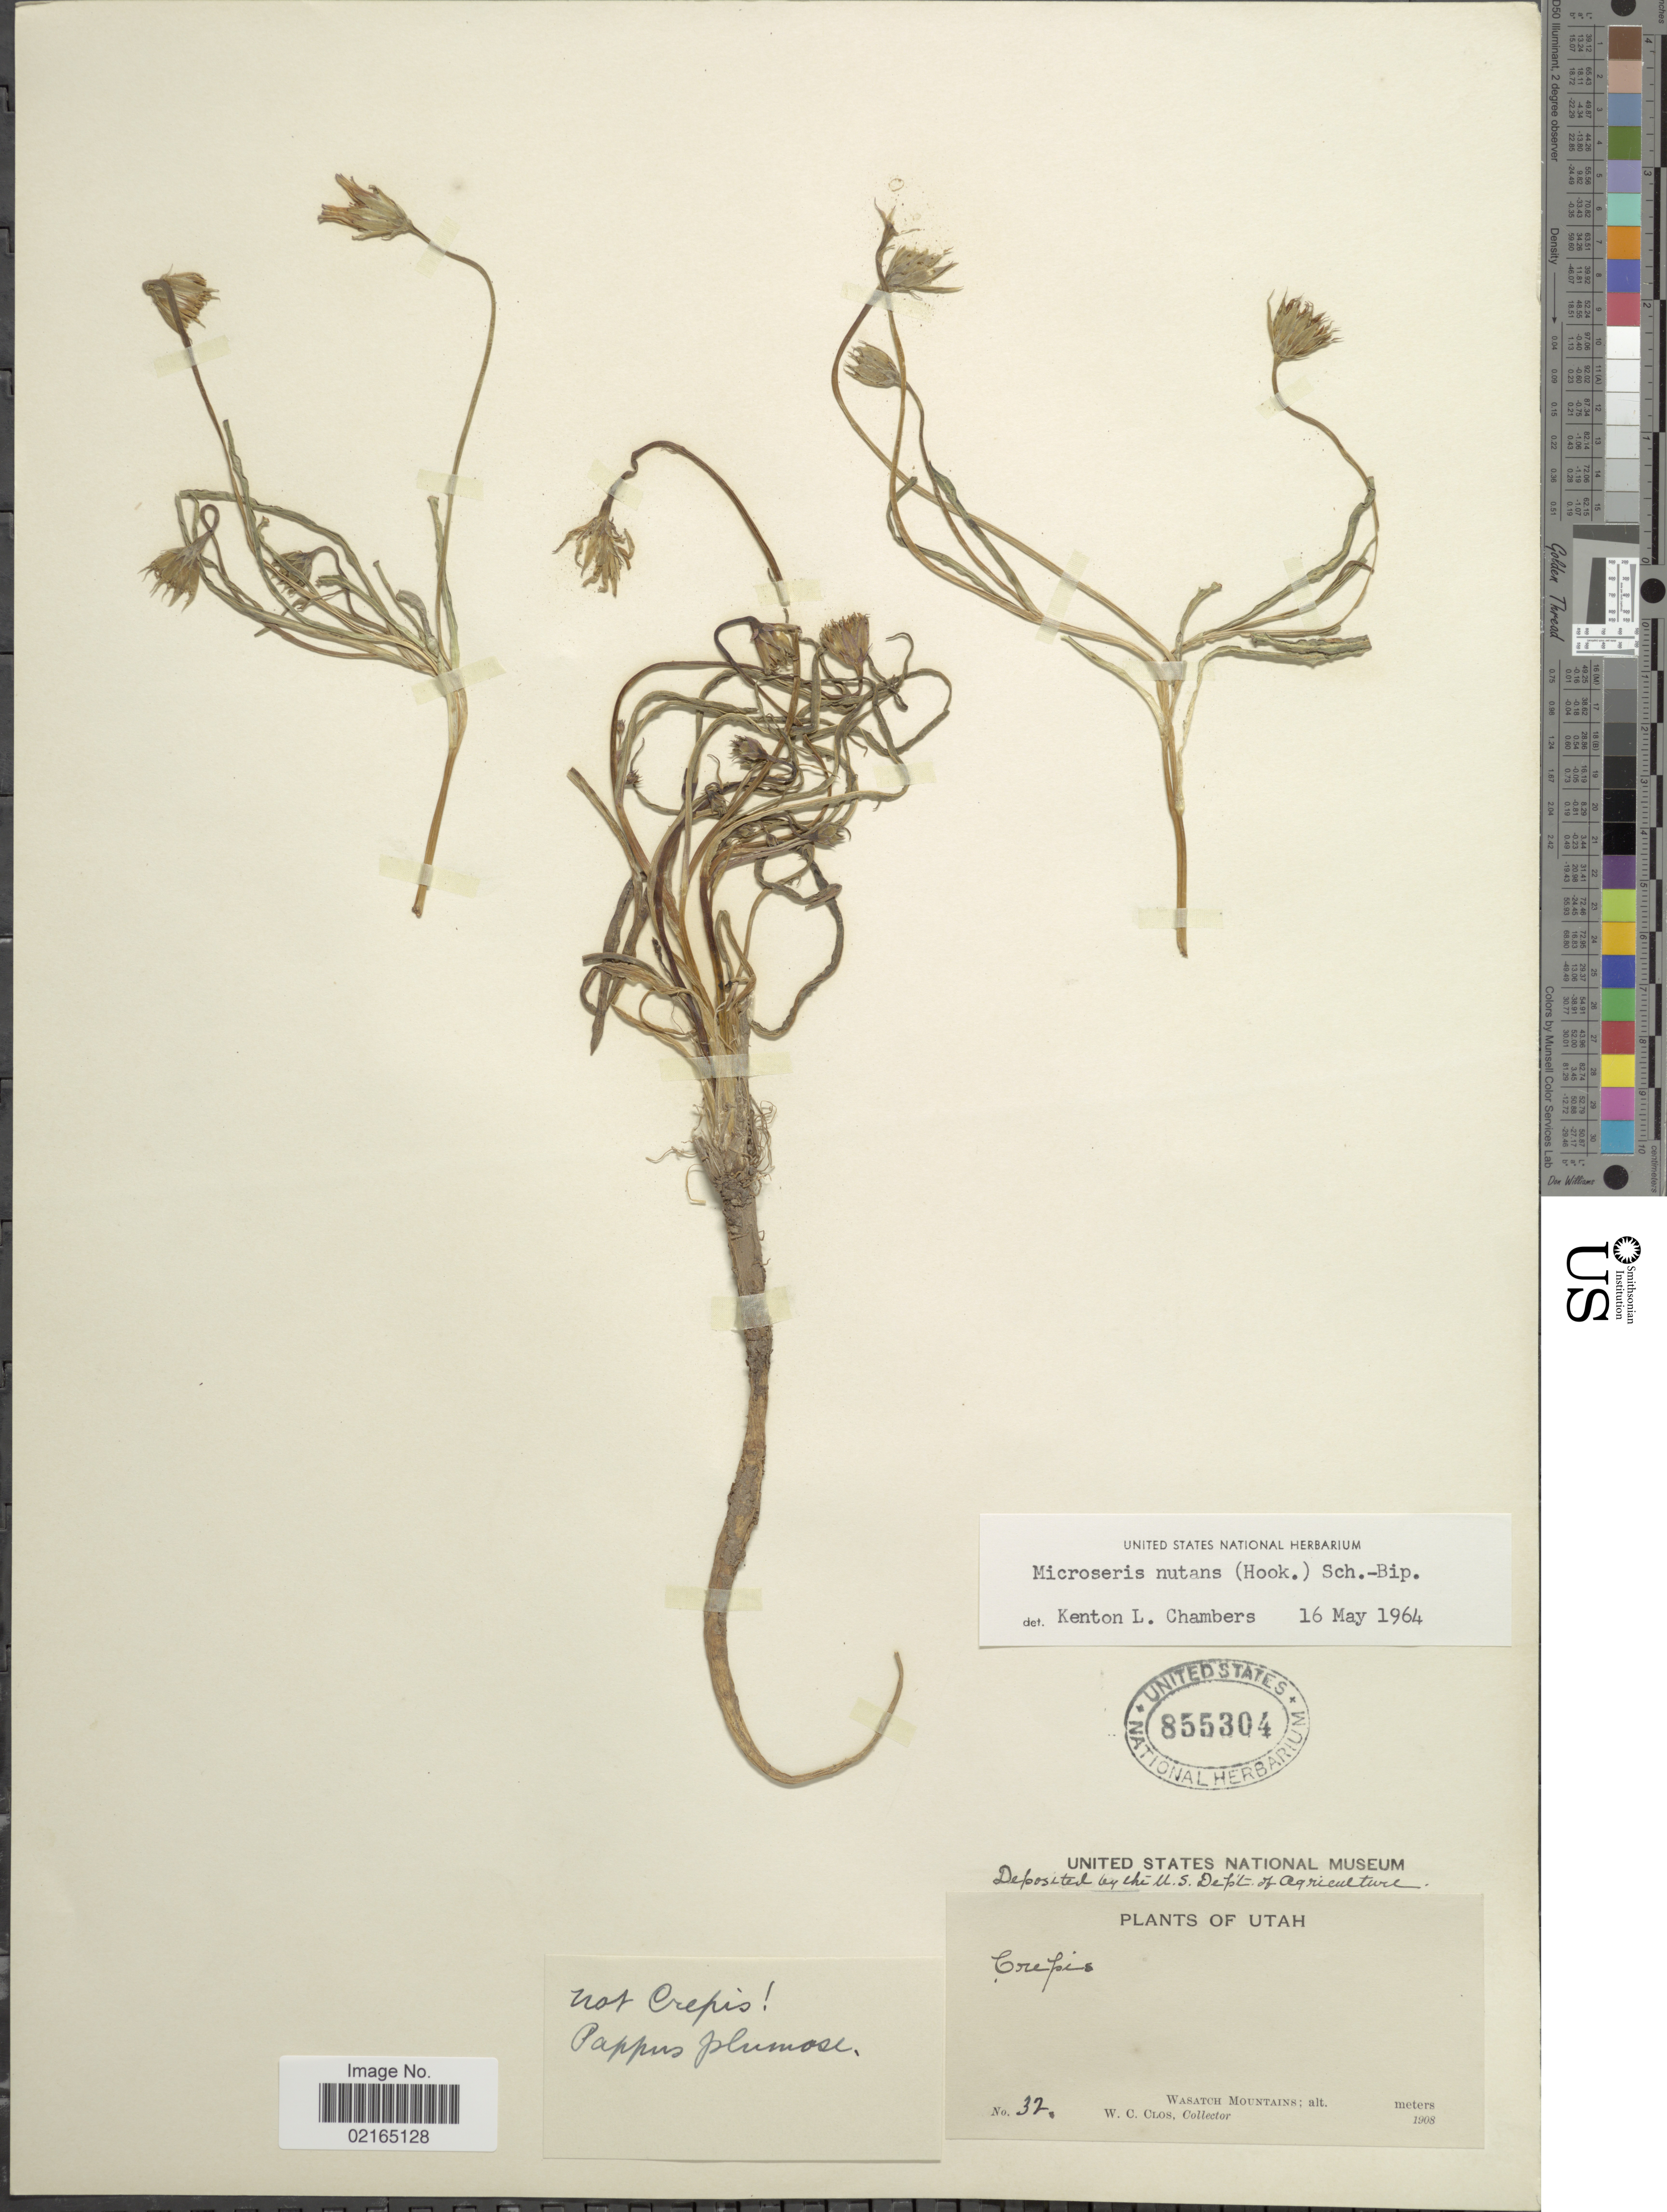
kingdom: Plantae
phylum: Tracheophyta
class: Magnoliopsida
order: Asterales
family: Asteraceae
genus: Microseris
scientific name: Microseris nutans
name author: (Hook.) Sch. Bip.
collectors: W. C. Clos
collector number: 32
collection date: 1908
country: United States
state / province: Utah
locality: Wasatch Mountains.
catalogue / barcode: US 855304